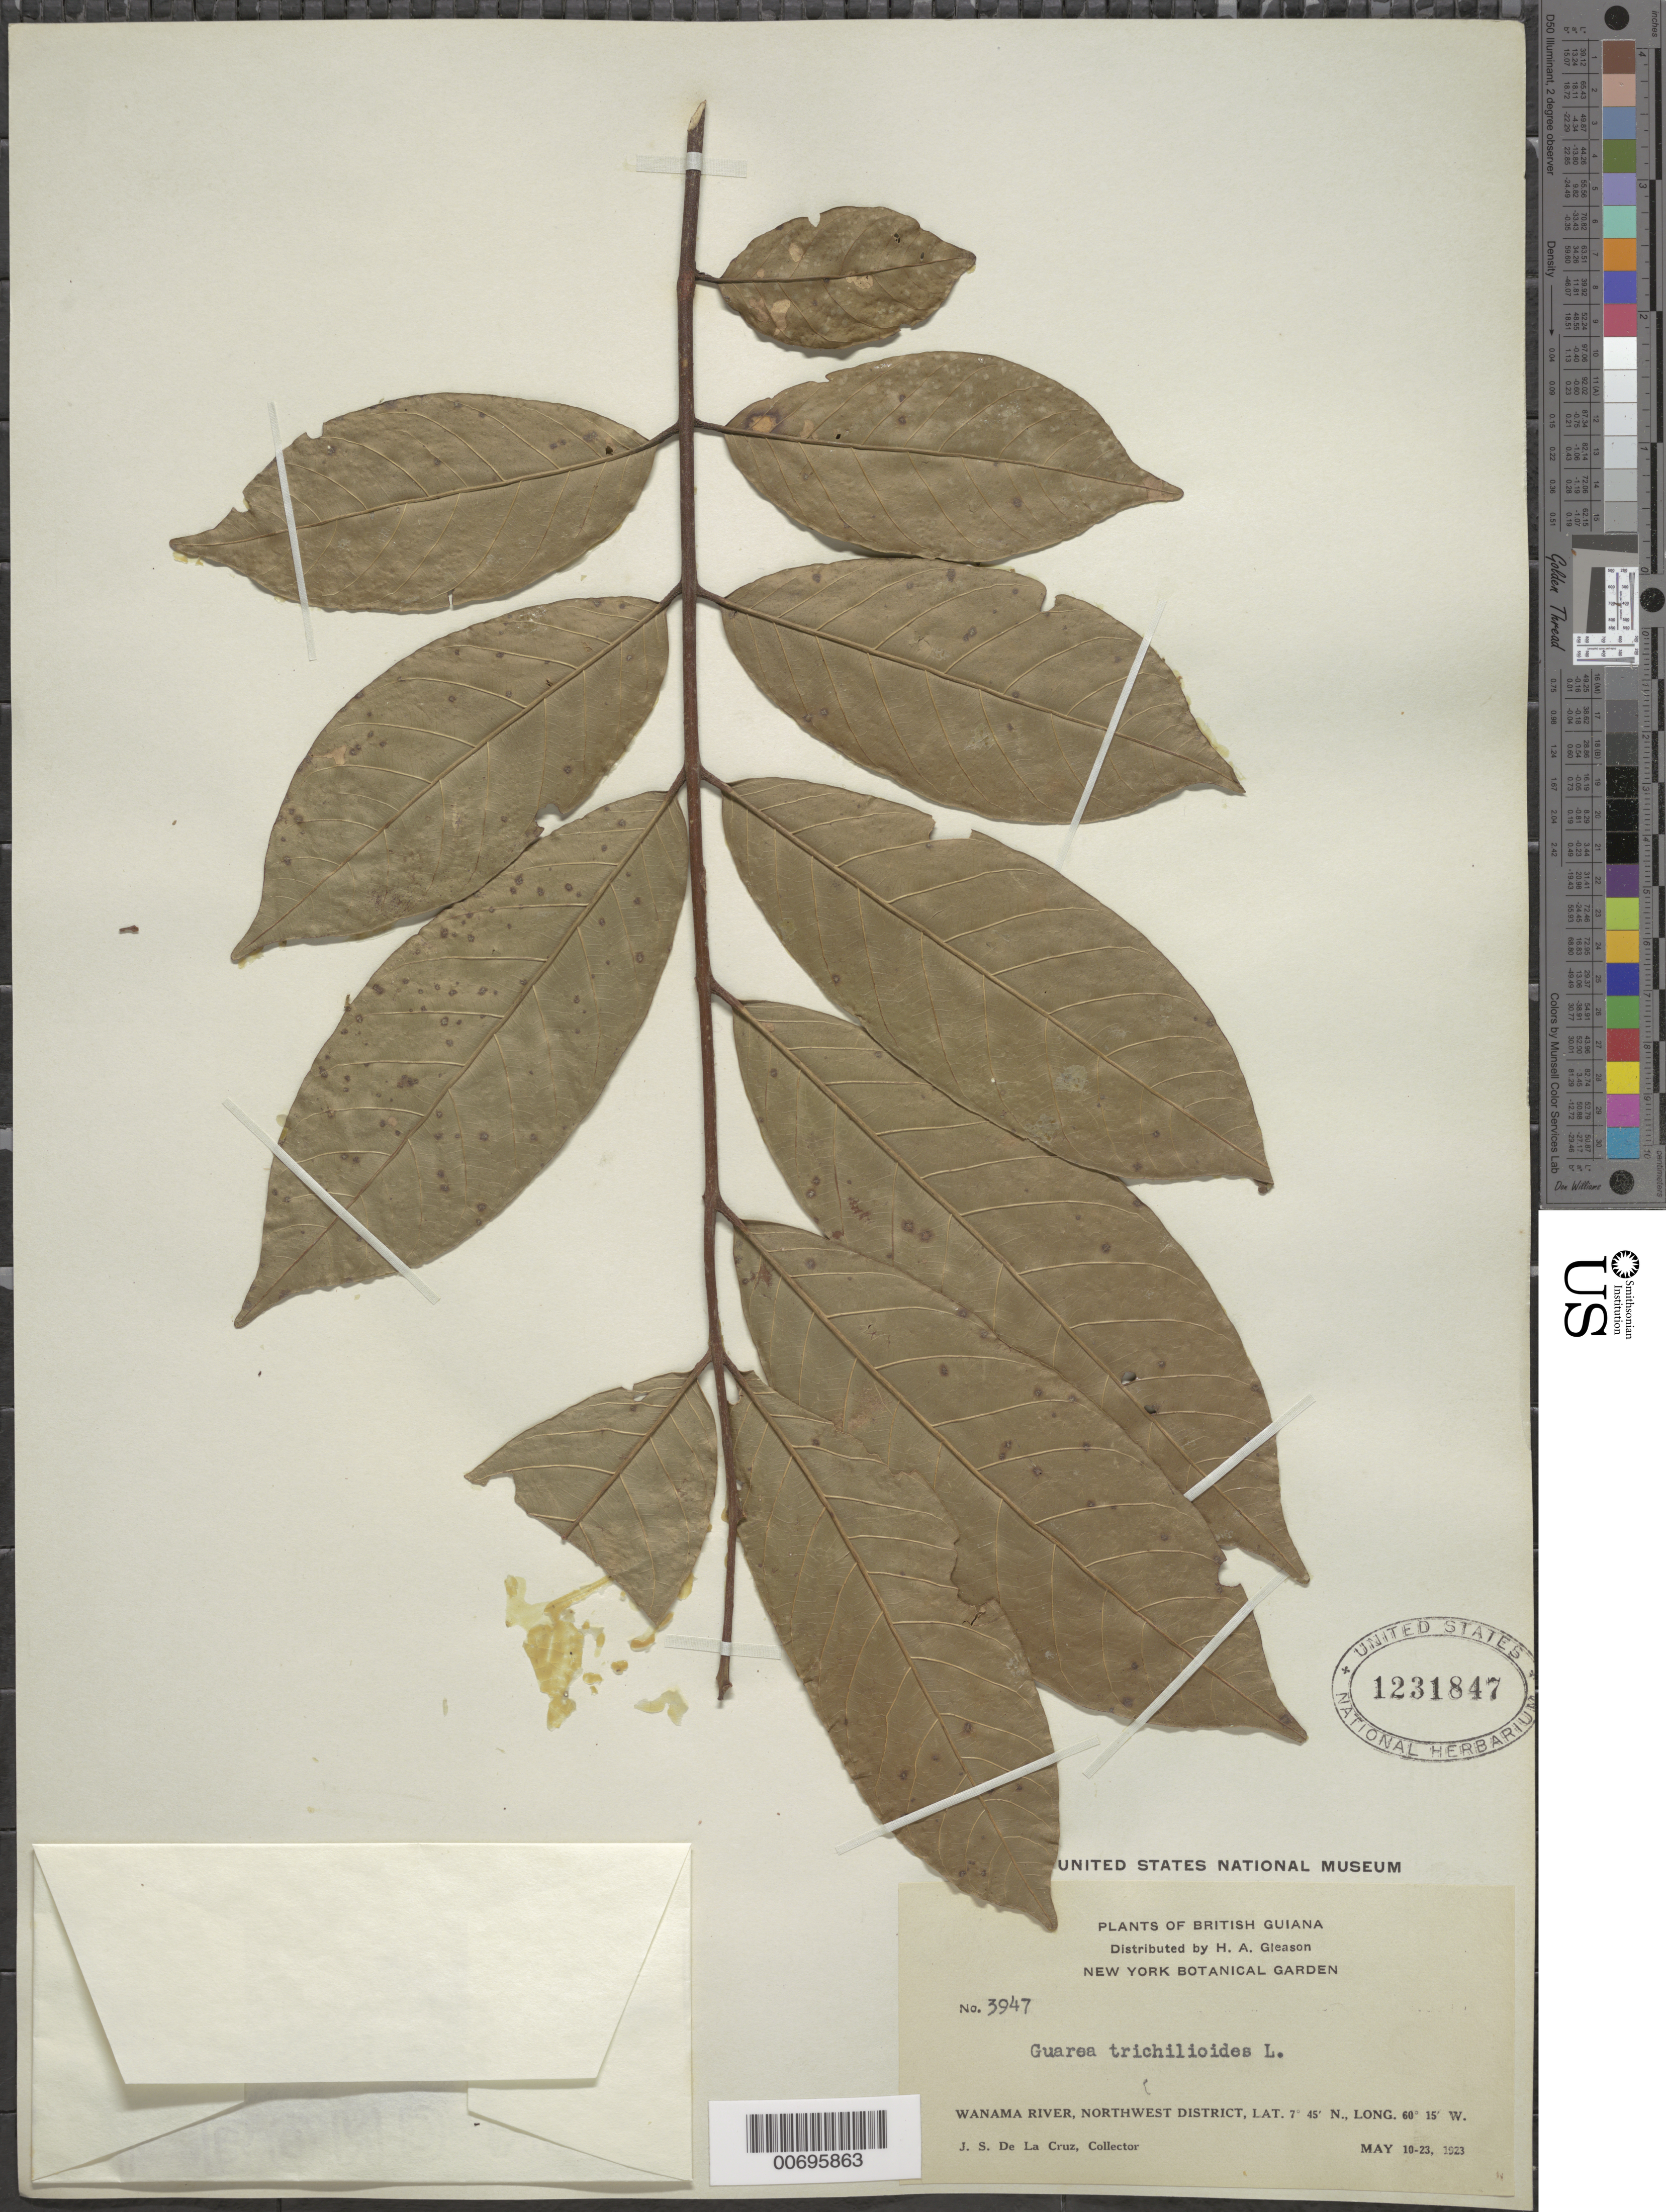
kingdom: Plantae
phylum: Tracheophyta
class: Magnoliopsida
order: Sapindales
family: Meliaceae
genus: Guarea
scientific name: Guarea trichilioides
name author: L.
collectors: J. S. de la Cruz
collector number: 3947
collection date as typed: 10-May-23 to 23-May-23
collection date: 1923-05-10/1923-05-23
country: Guyana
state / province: Barima-Waini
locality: Wanama R., NW District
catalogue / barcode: US 1231847